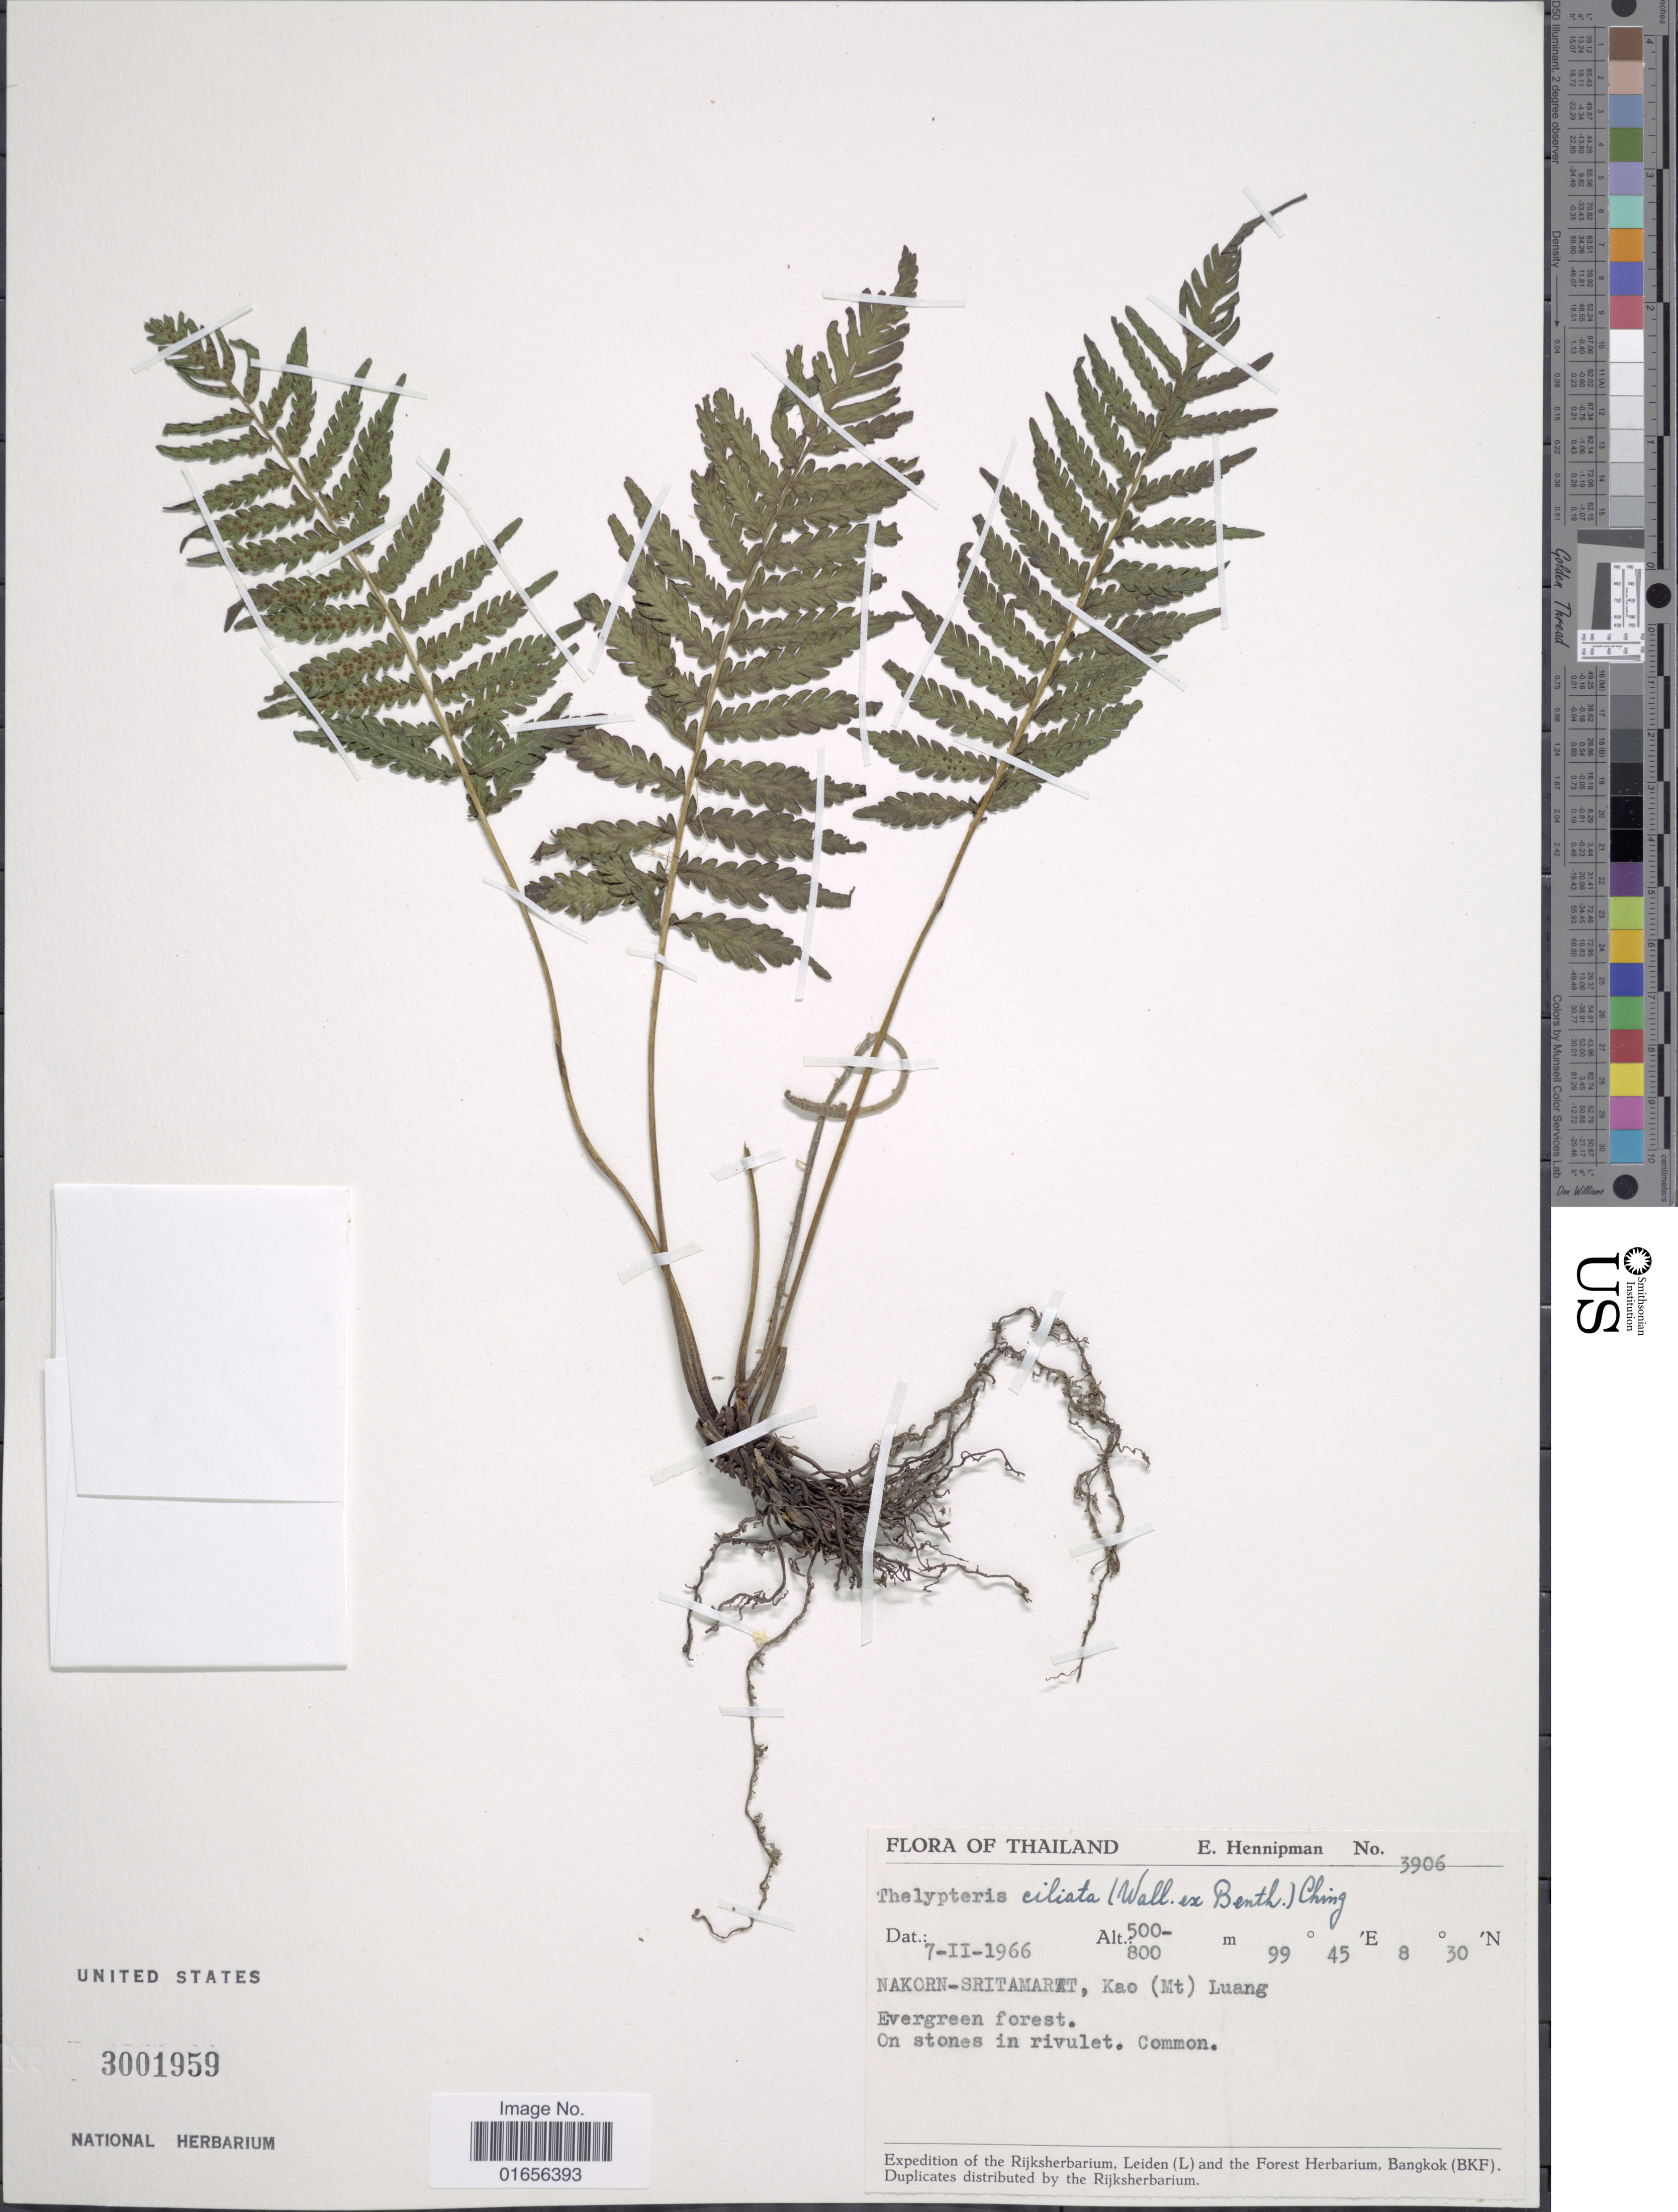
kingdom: Plantae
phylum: Tracheophyta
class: Polypodiopsida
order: Polypodiales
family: Thelypteridaceae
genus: Trigonospora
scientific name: Trigonospora ciliata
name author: (Benth.) Holttum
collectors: E. Hennipman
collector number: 3906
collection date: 1966-02-07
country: Thailand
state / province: Nakhon Si Thammarat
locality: Thailand, nakorn-Sritamarat, Kao (Mt) Luang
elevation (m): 500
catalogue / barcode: US 3001959